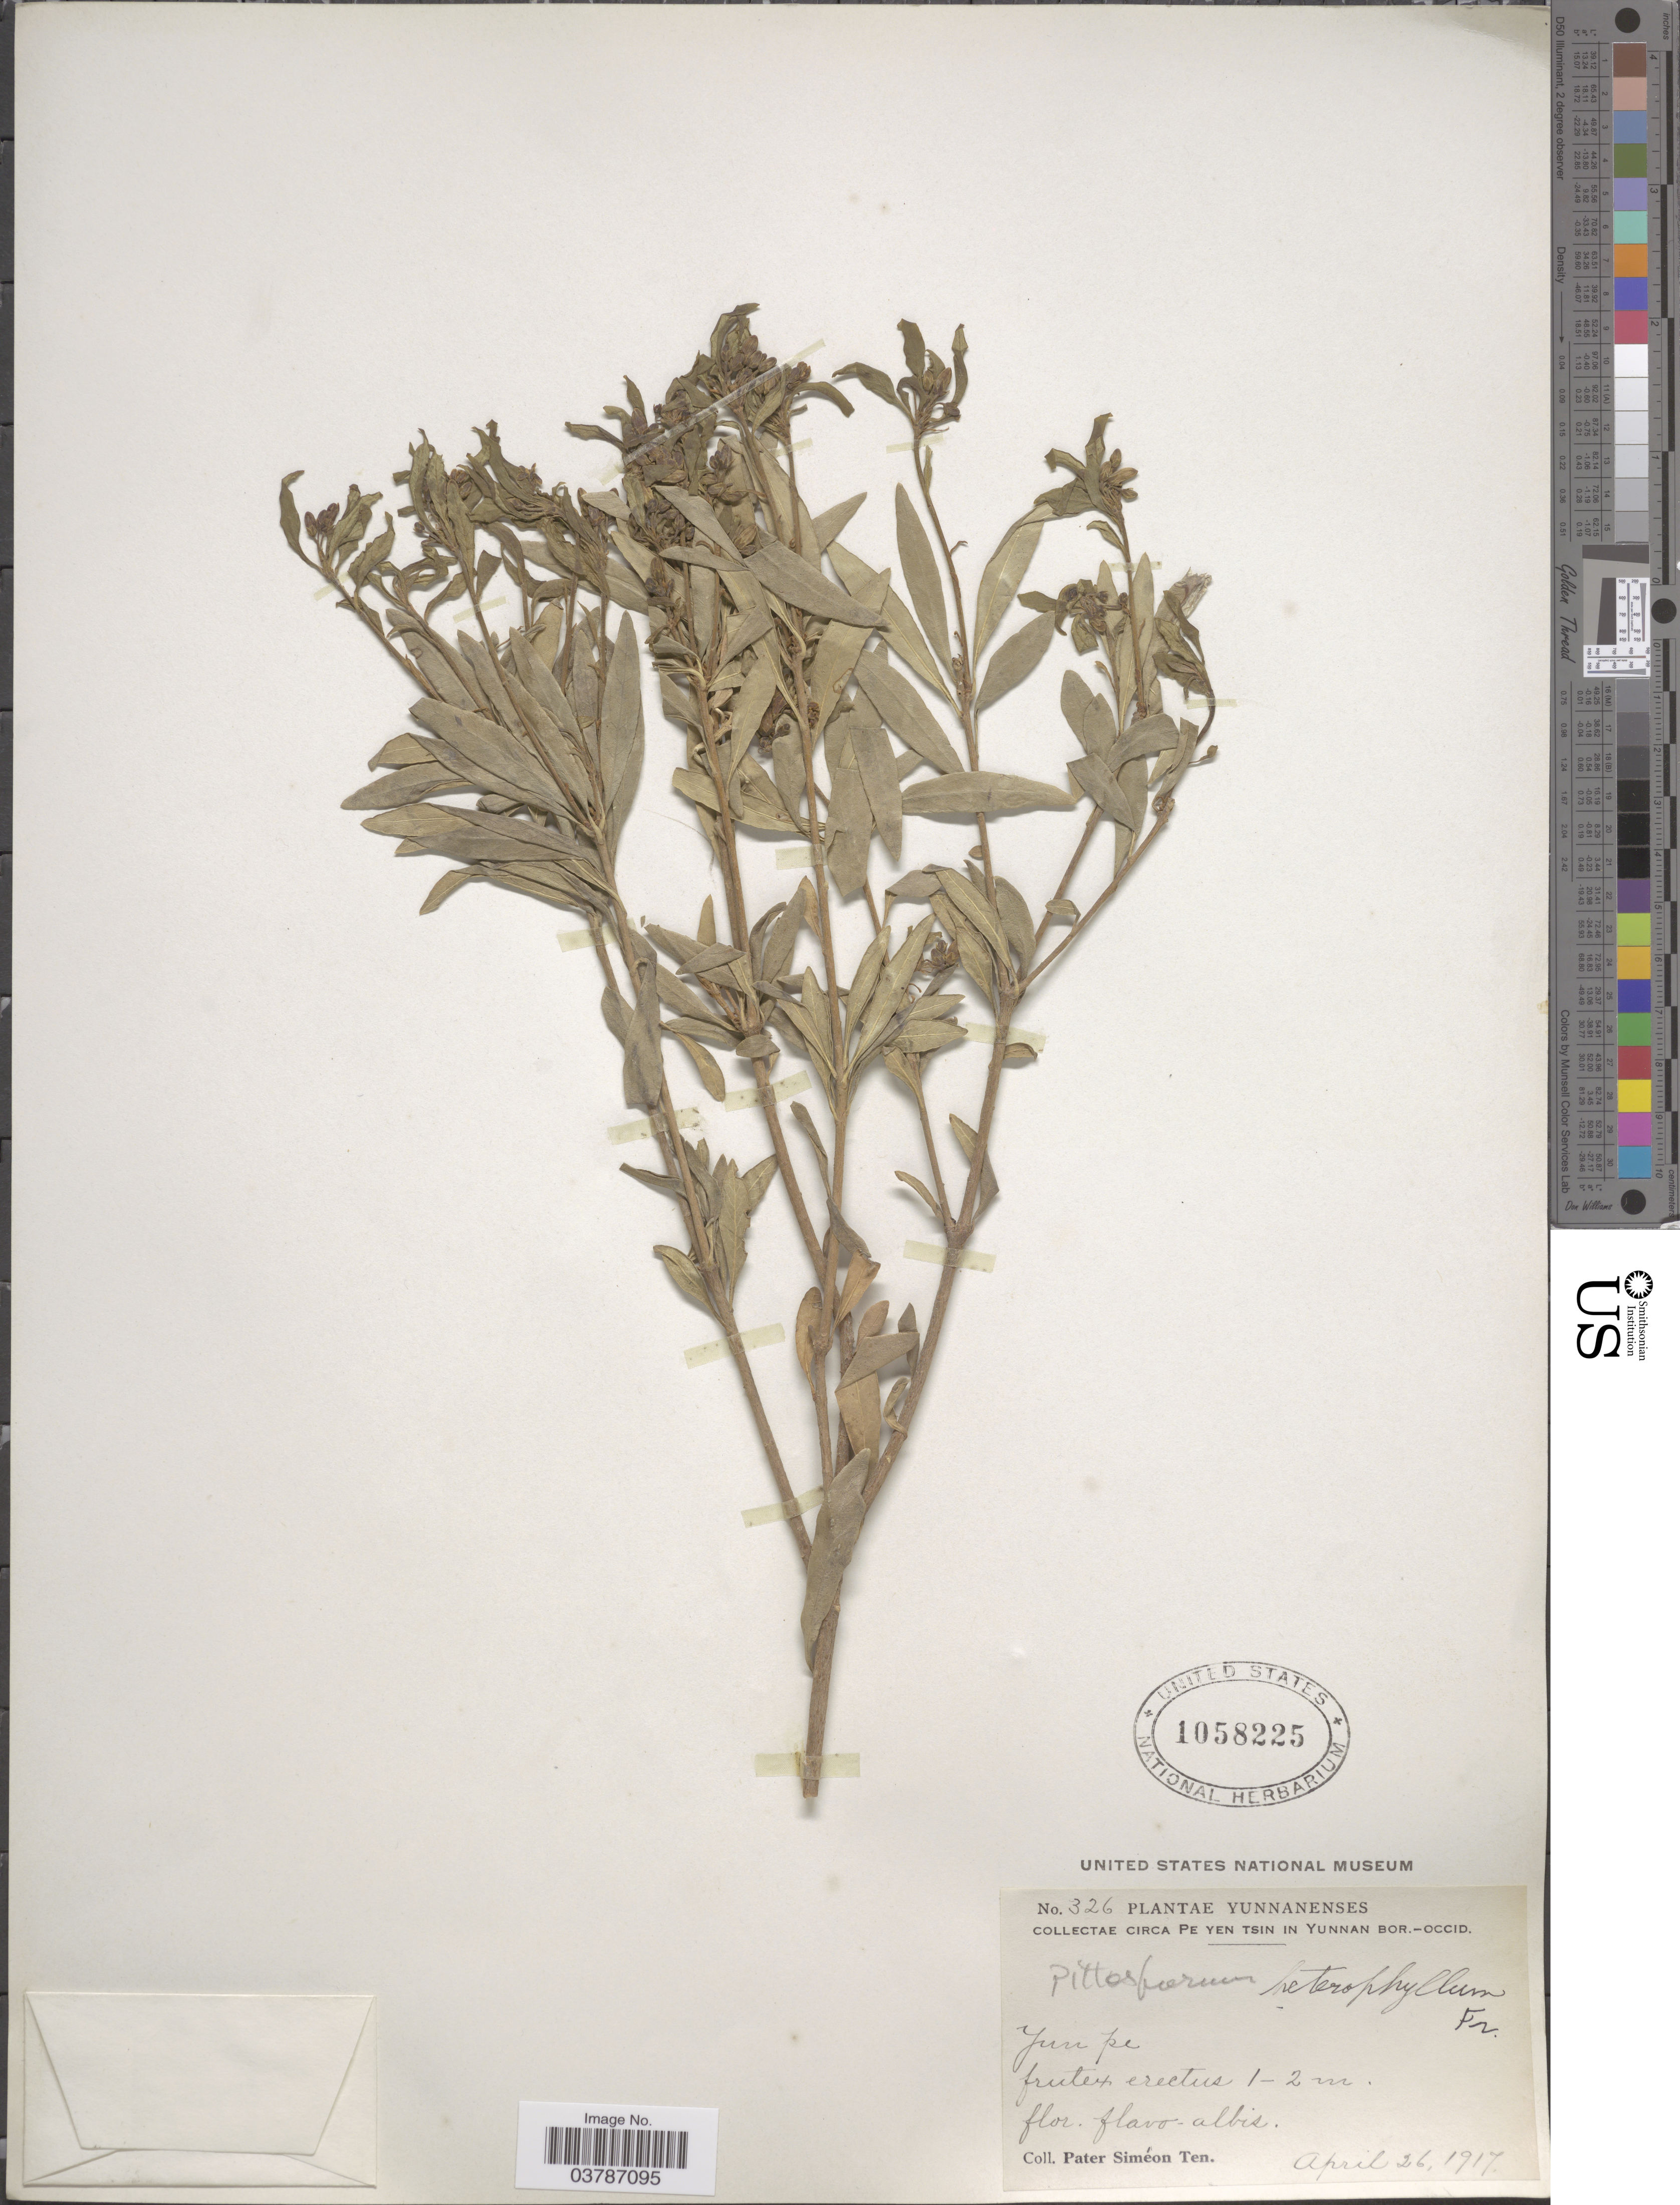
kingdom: Plantae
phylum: Tracheophyta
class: Magnoliopsida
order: Apiales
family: Pittosporaceae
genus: Pittosporum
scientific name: Pittosporum heterophyllum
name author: Franch.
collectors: P. S. Ten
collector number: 326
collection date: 1917-04-26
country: China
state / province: Yunnan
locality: Circa Pe Yen Tsin in Yunnan Bor.-Occid. Yun Pe.*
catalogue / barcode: US 1058225